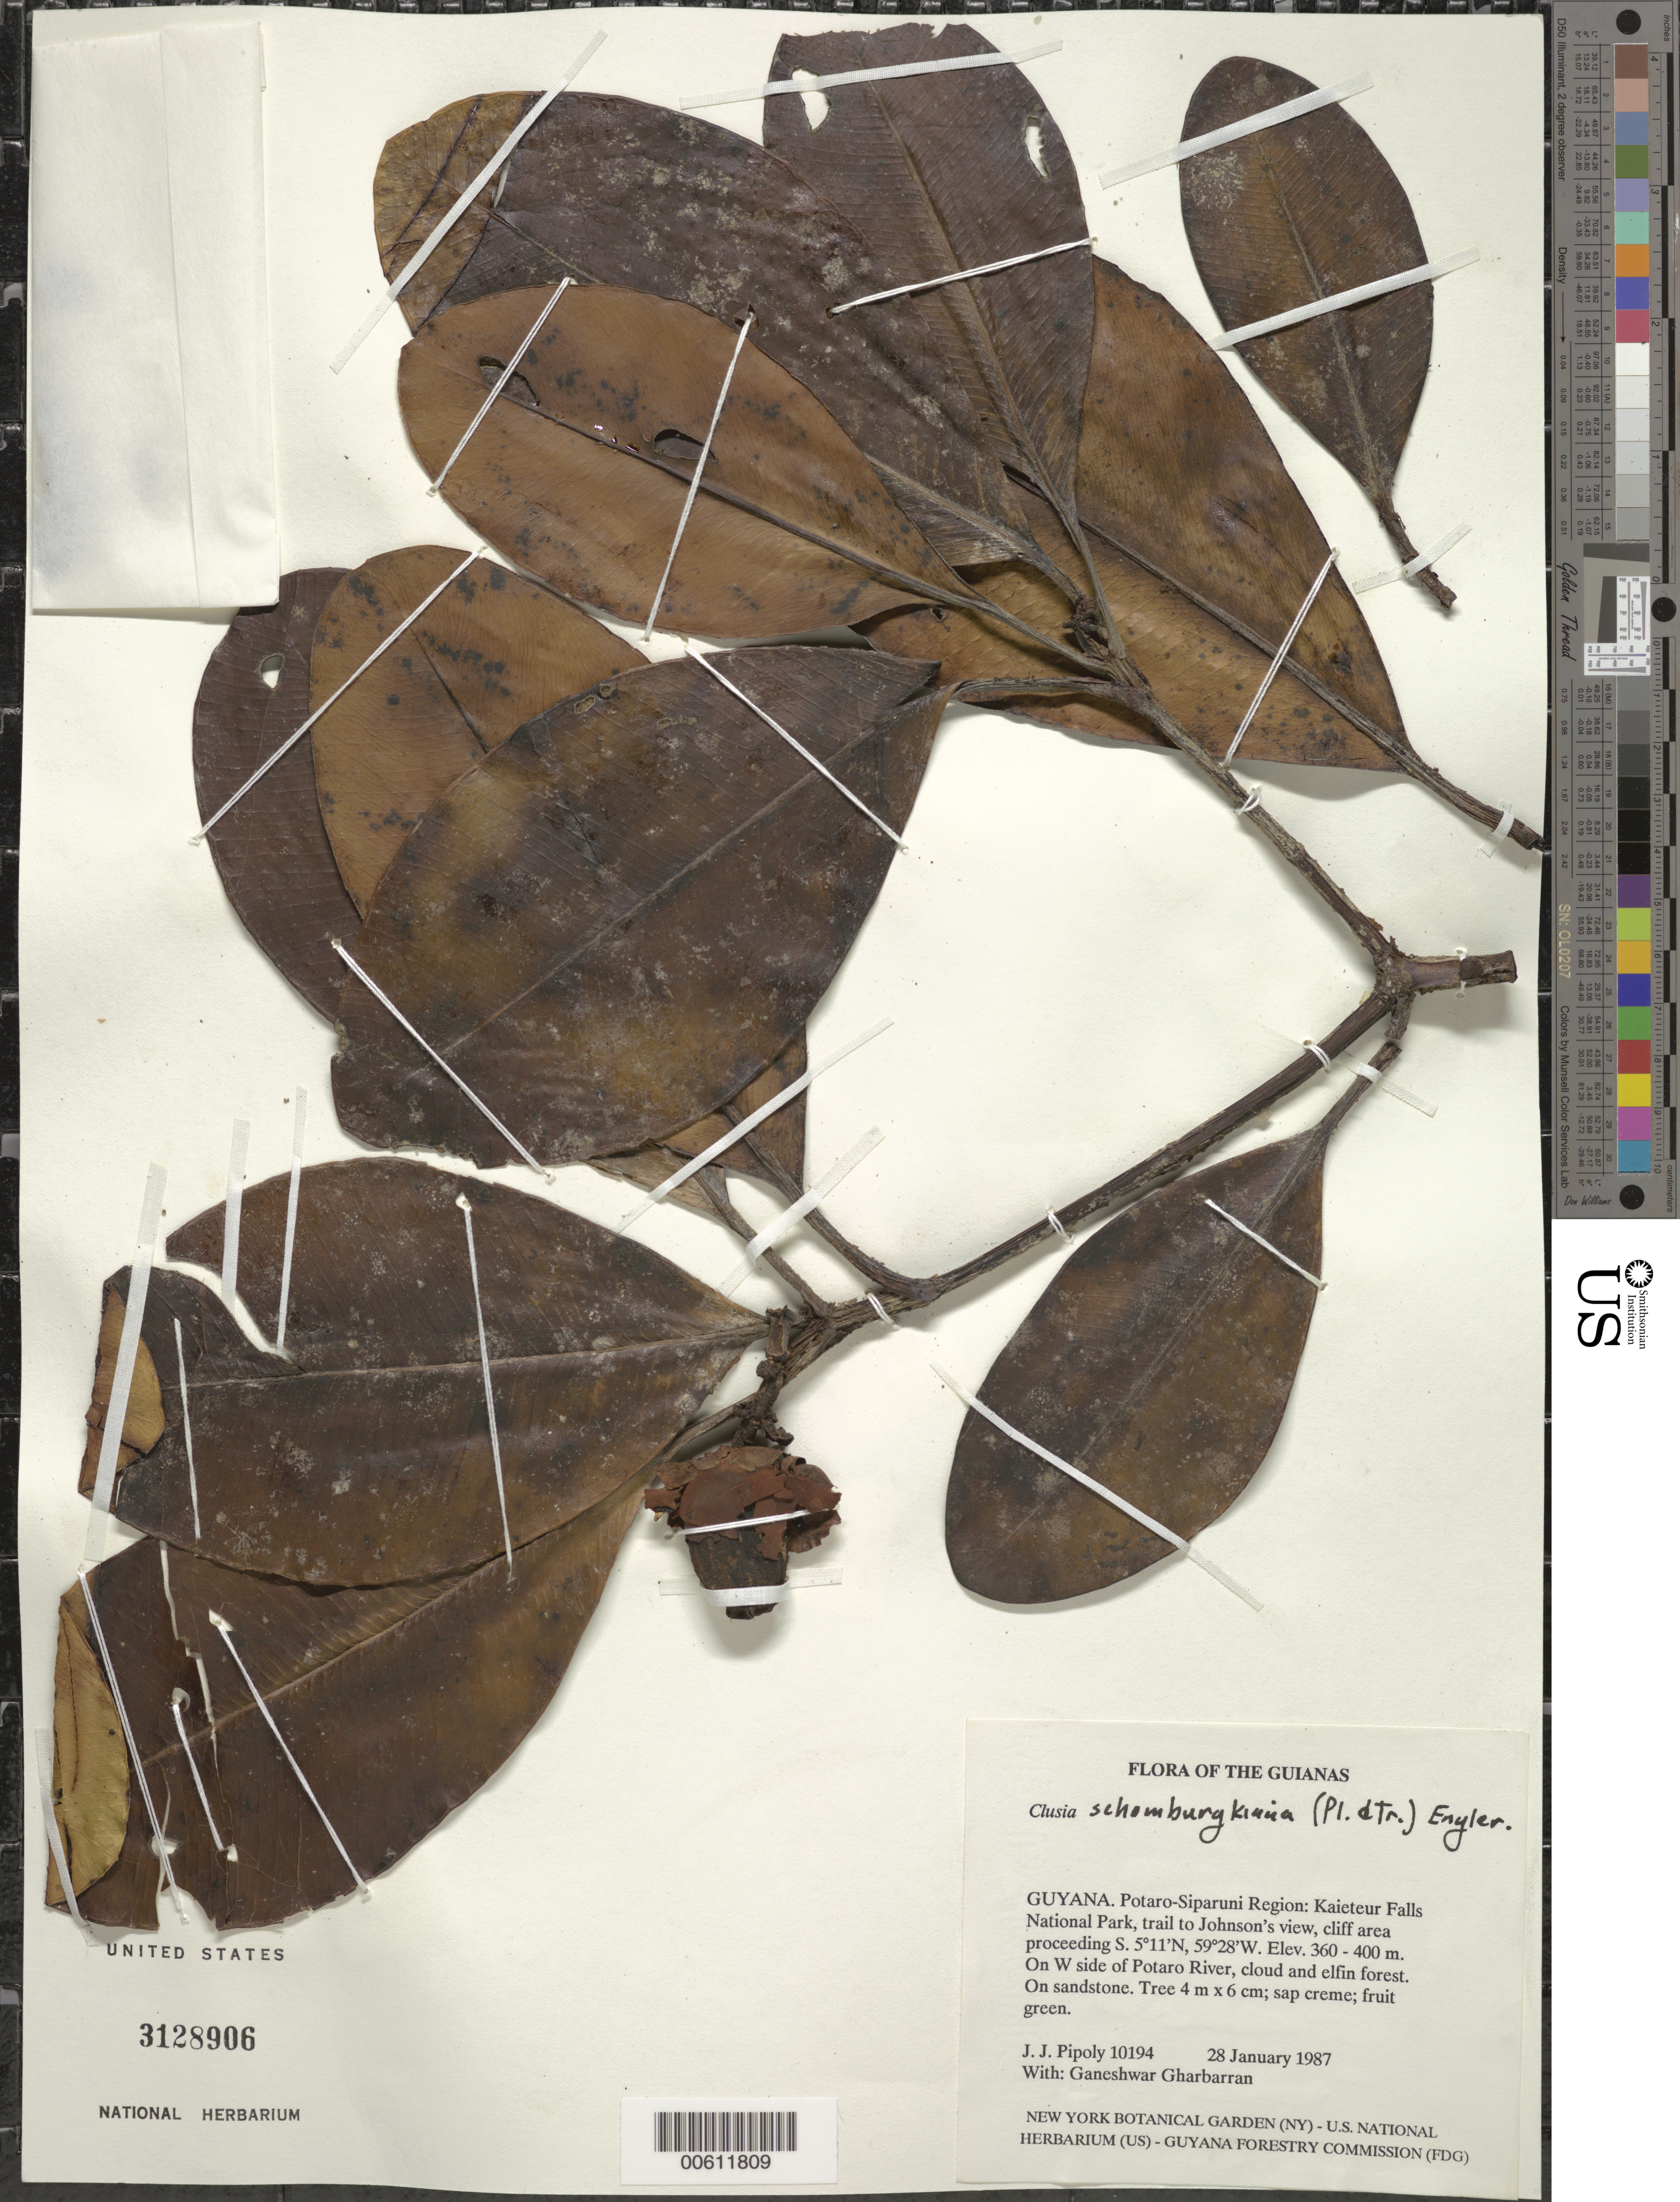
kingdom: Plantae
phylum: Tracheophyta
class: Magnoliopsida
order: Malpighiales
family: Clusiaceae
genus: Clusia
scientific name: Clusia schomburgkiana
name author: (Planch. & Triana) Benth. ex Engl.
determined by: Pipoly, J. J., III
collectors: J. J. Pipoly & G. Gharbarran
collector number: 10194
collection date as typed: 28 January 1987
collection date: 1987-01-28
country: Guyana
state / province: Potaro-Siparuni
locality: Kaieteur Falls National Park, trail to Johnson's view, cliff area proceeding S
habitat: On W side of Potaro River, cloud and elfin forest. On sandstone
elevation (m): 360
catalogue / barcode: US 3128906